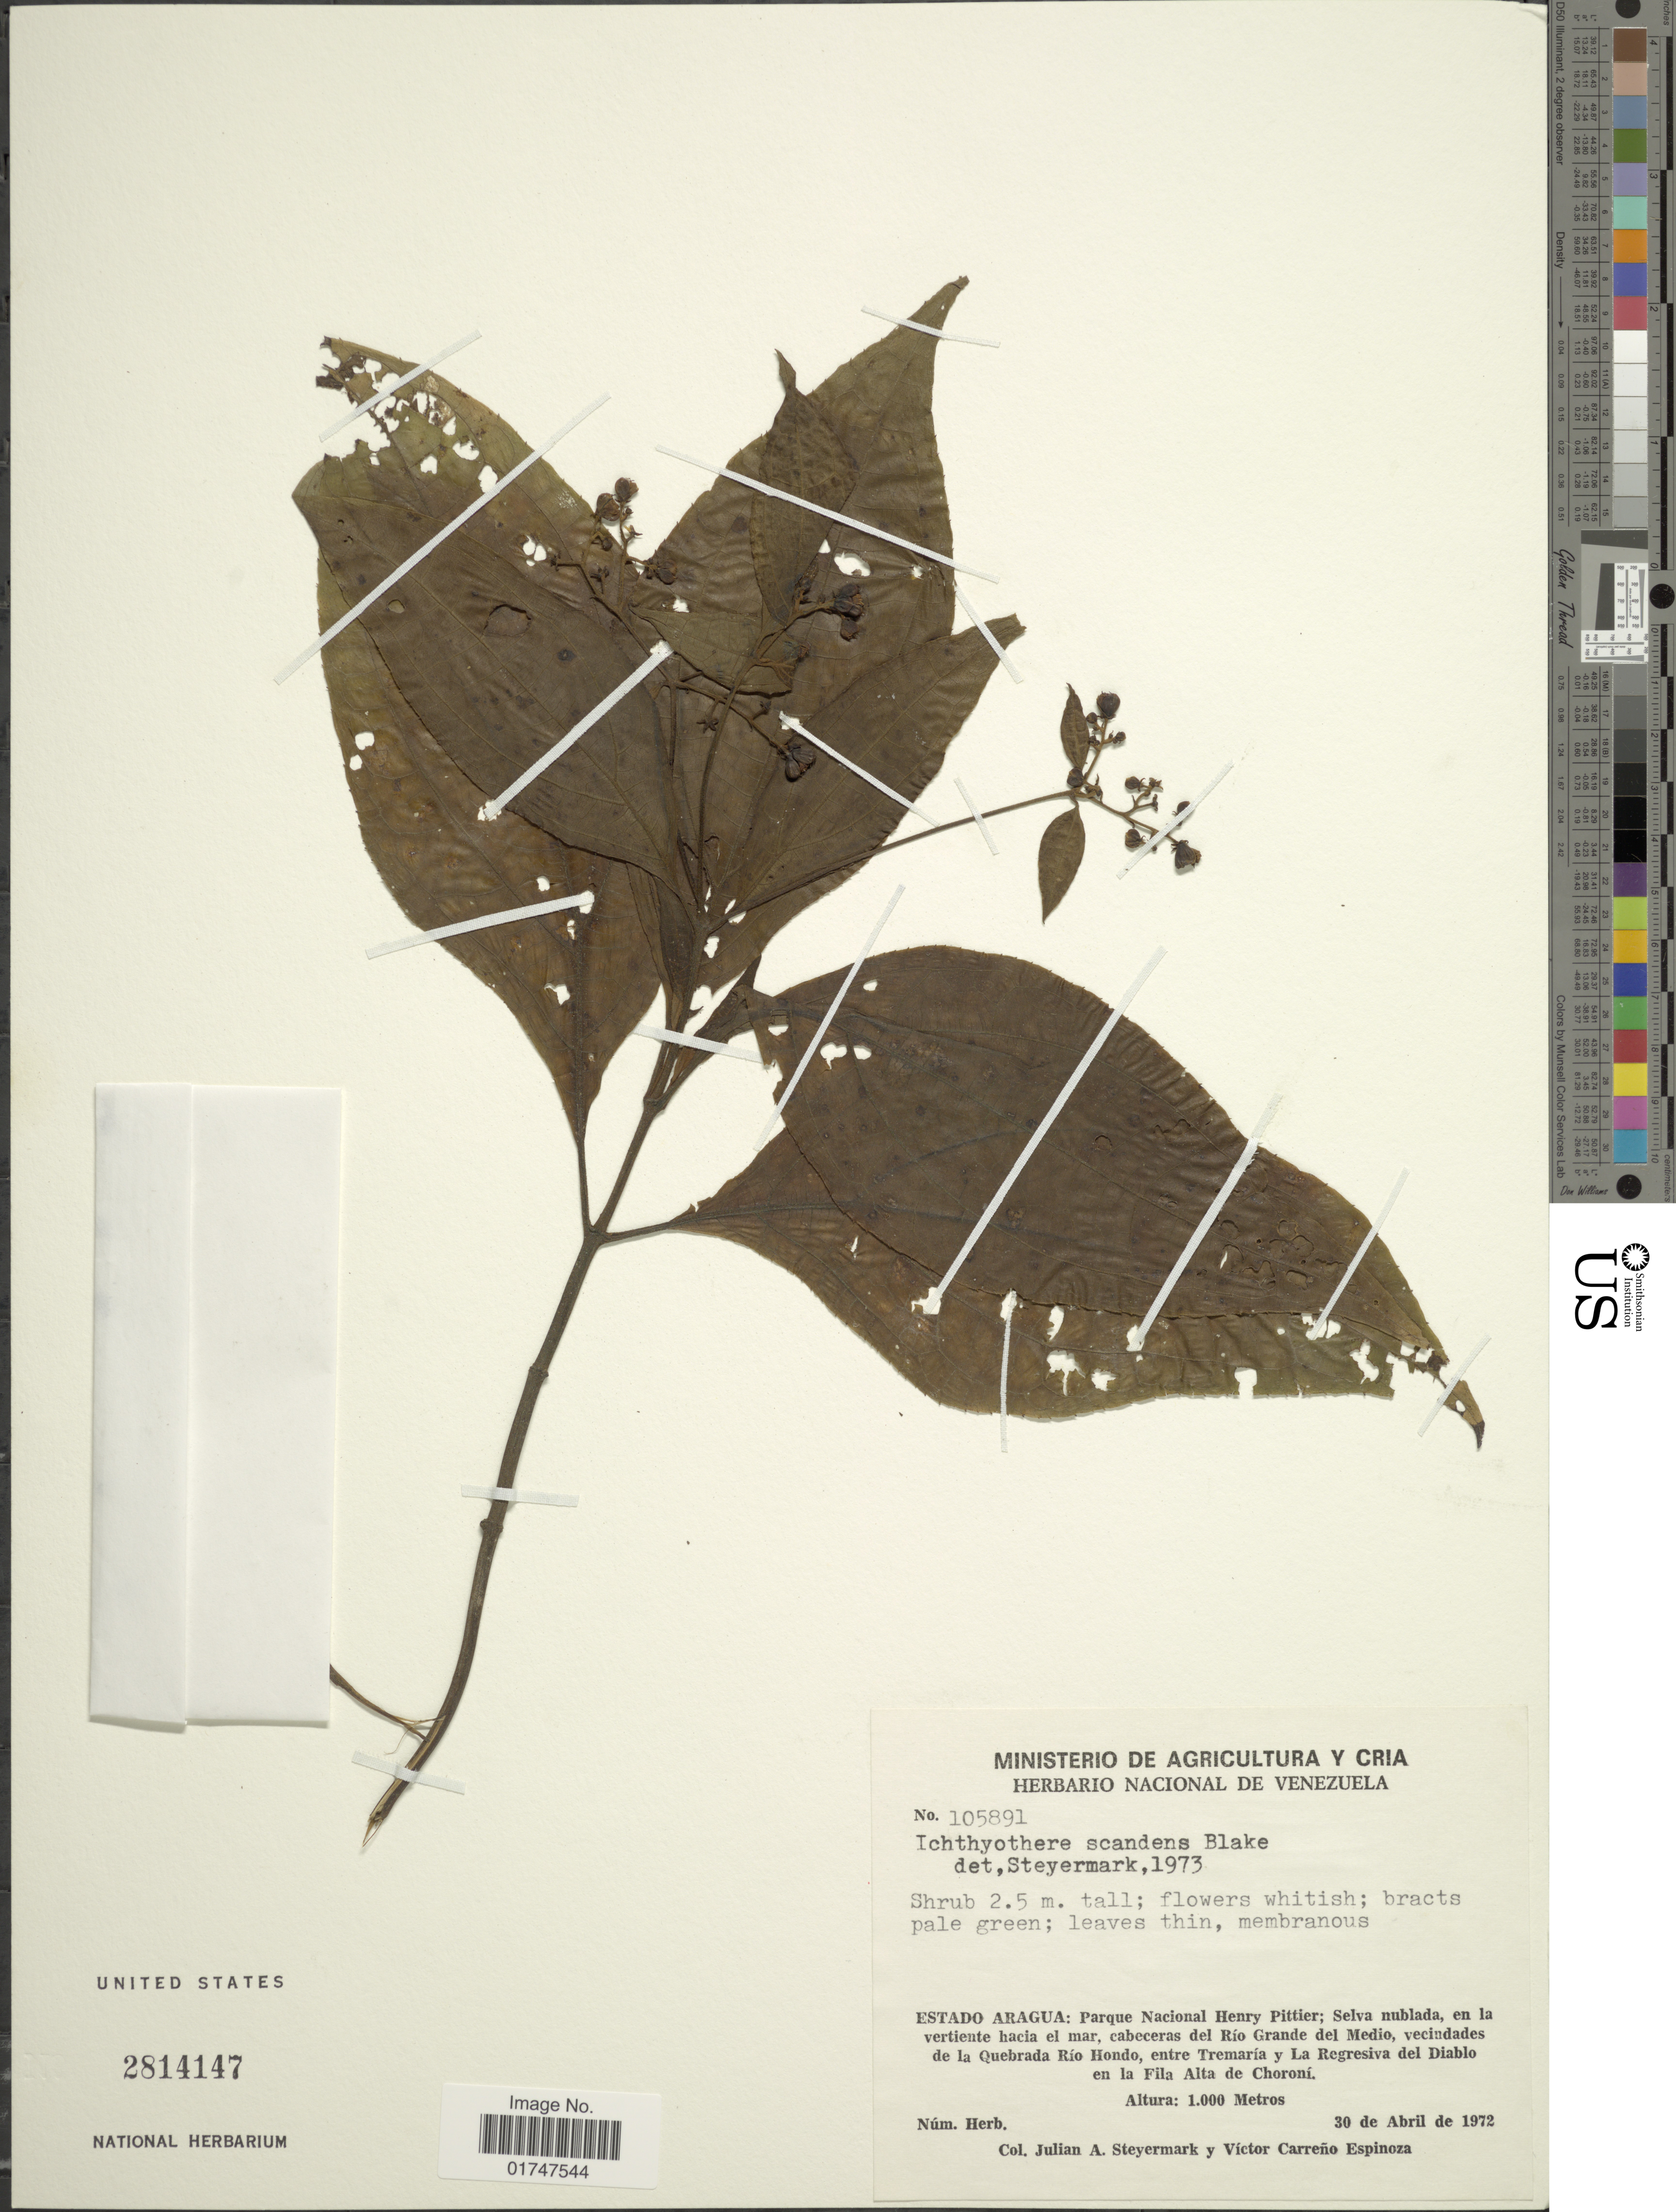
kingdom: Plantae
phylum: Tracheophyta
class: Magnoliopsida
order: Asterales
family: Asteraceae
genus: Ichthyothere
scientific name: Ichthyothere scandens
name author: S.F. Blake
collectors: J. Steyermark & V. Espinoza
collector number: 105891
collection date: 1972-04-30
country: Venezuela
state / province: Aragua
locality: Estado Aragua: Parque Nacional Henry Pittier; Selva nublada, en la vertiente hacia el mar, cabeceras del Río Grande del Medio, vecindades de la Quebrada Río Hondo, entre Tremaría y La Regresiva del Diablo en la Fila Alta de Choroni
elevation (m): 1000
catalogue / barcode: US 2814147